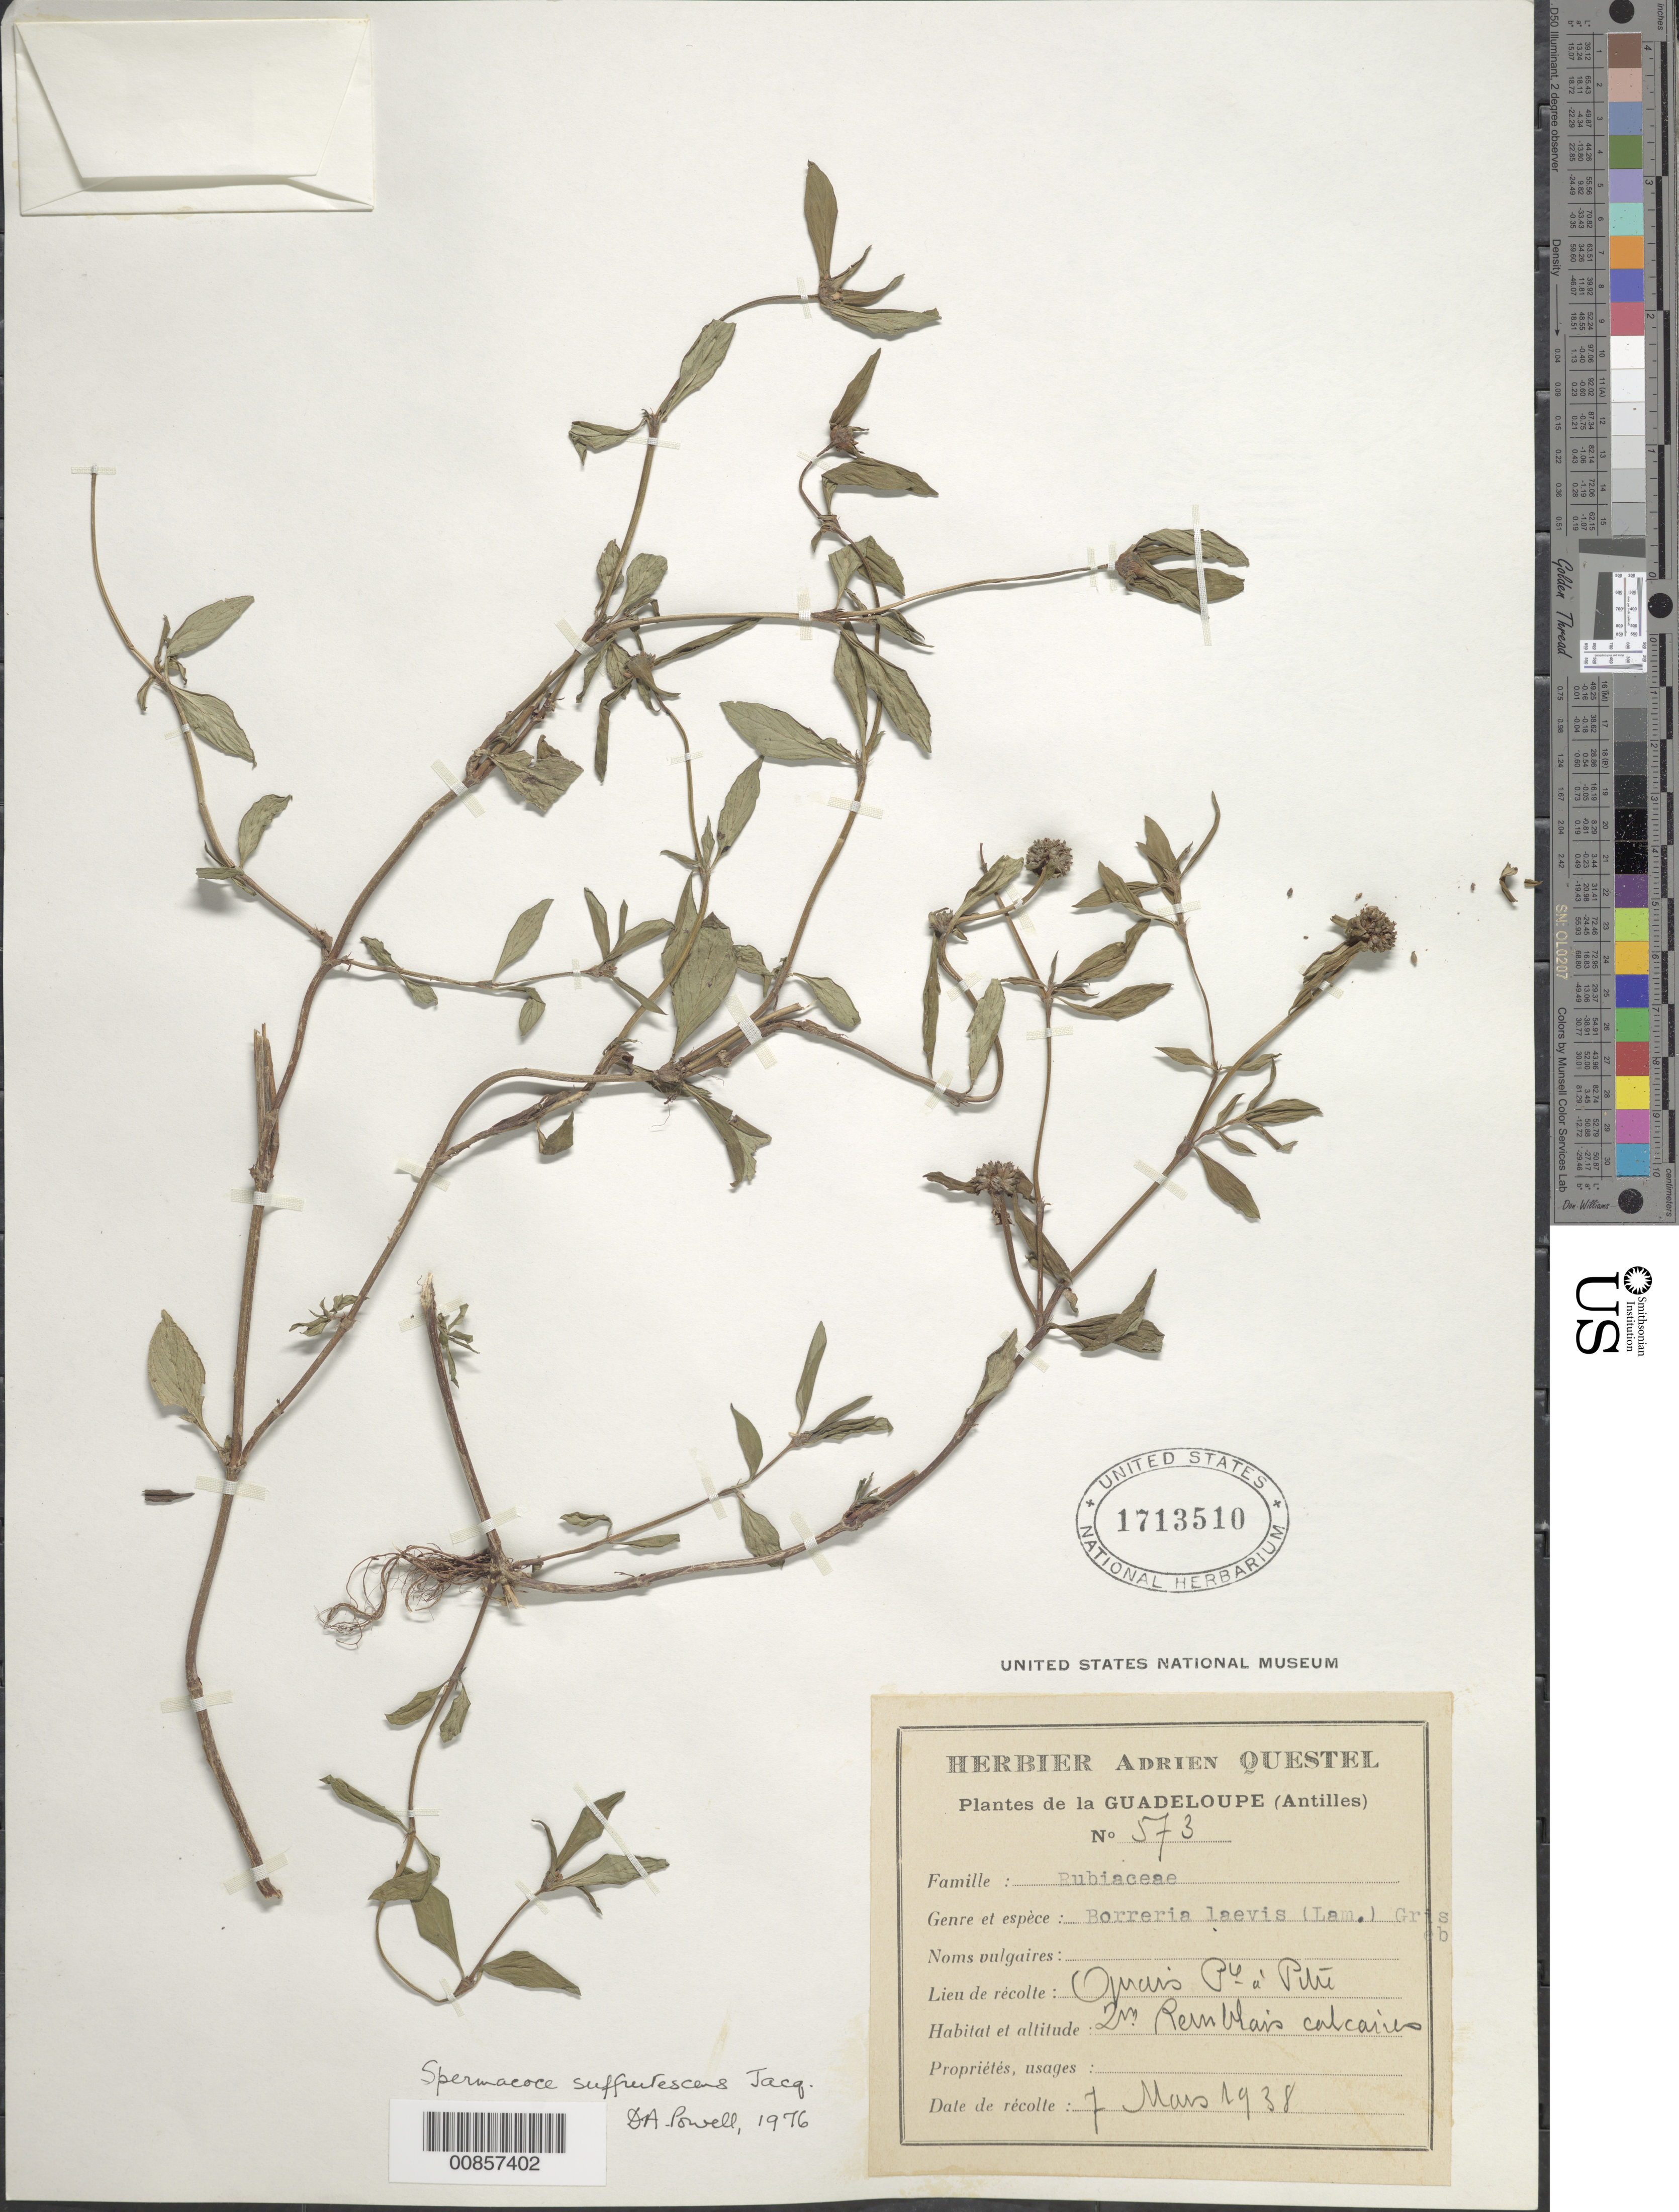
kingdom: Plantae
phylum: Tracheophyta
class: Magnoliopsida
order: Gentianales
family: Rubiaceae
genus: Spermacoce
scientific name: Spermacoce remota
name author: Lam.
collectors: A. Questel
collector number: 573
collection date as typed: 07 Mar 1938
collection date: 1938-03-07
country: Guadeloupe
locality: Olymis. Pte. à Pitre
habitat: Remblais (sp?) calcaires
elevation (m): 2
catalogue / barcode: US 1713510